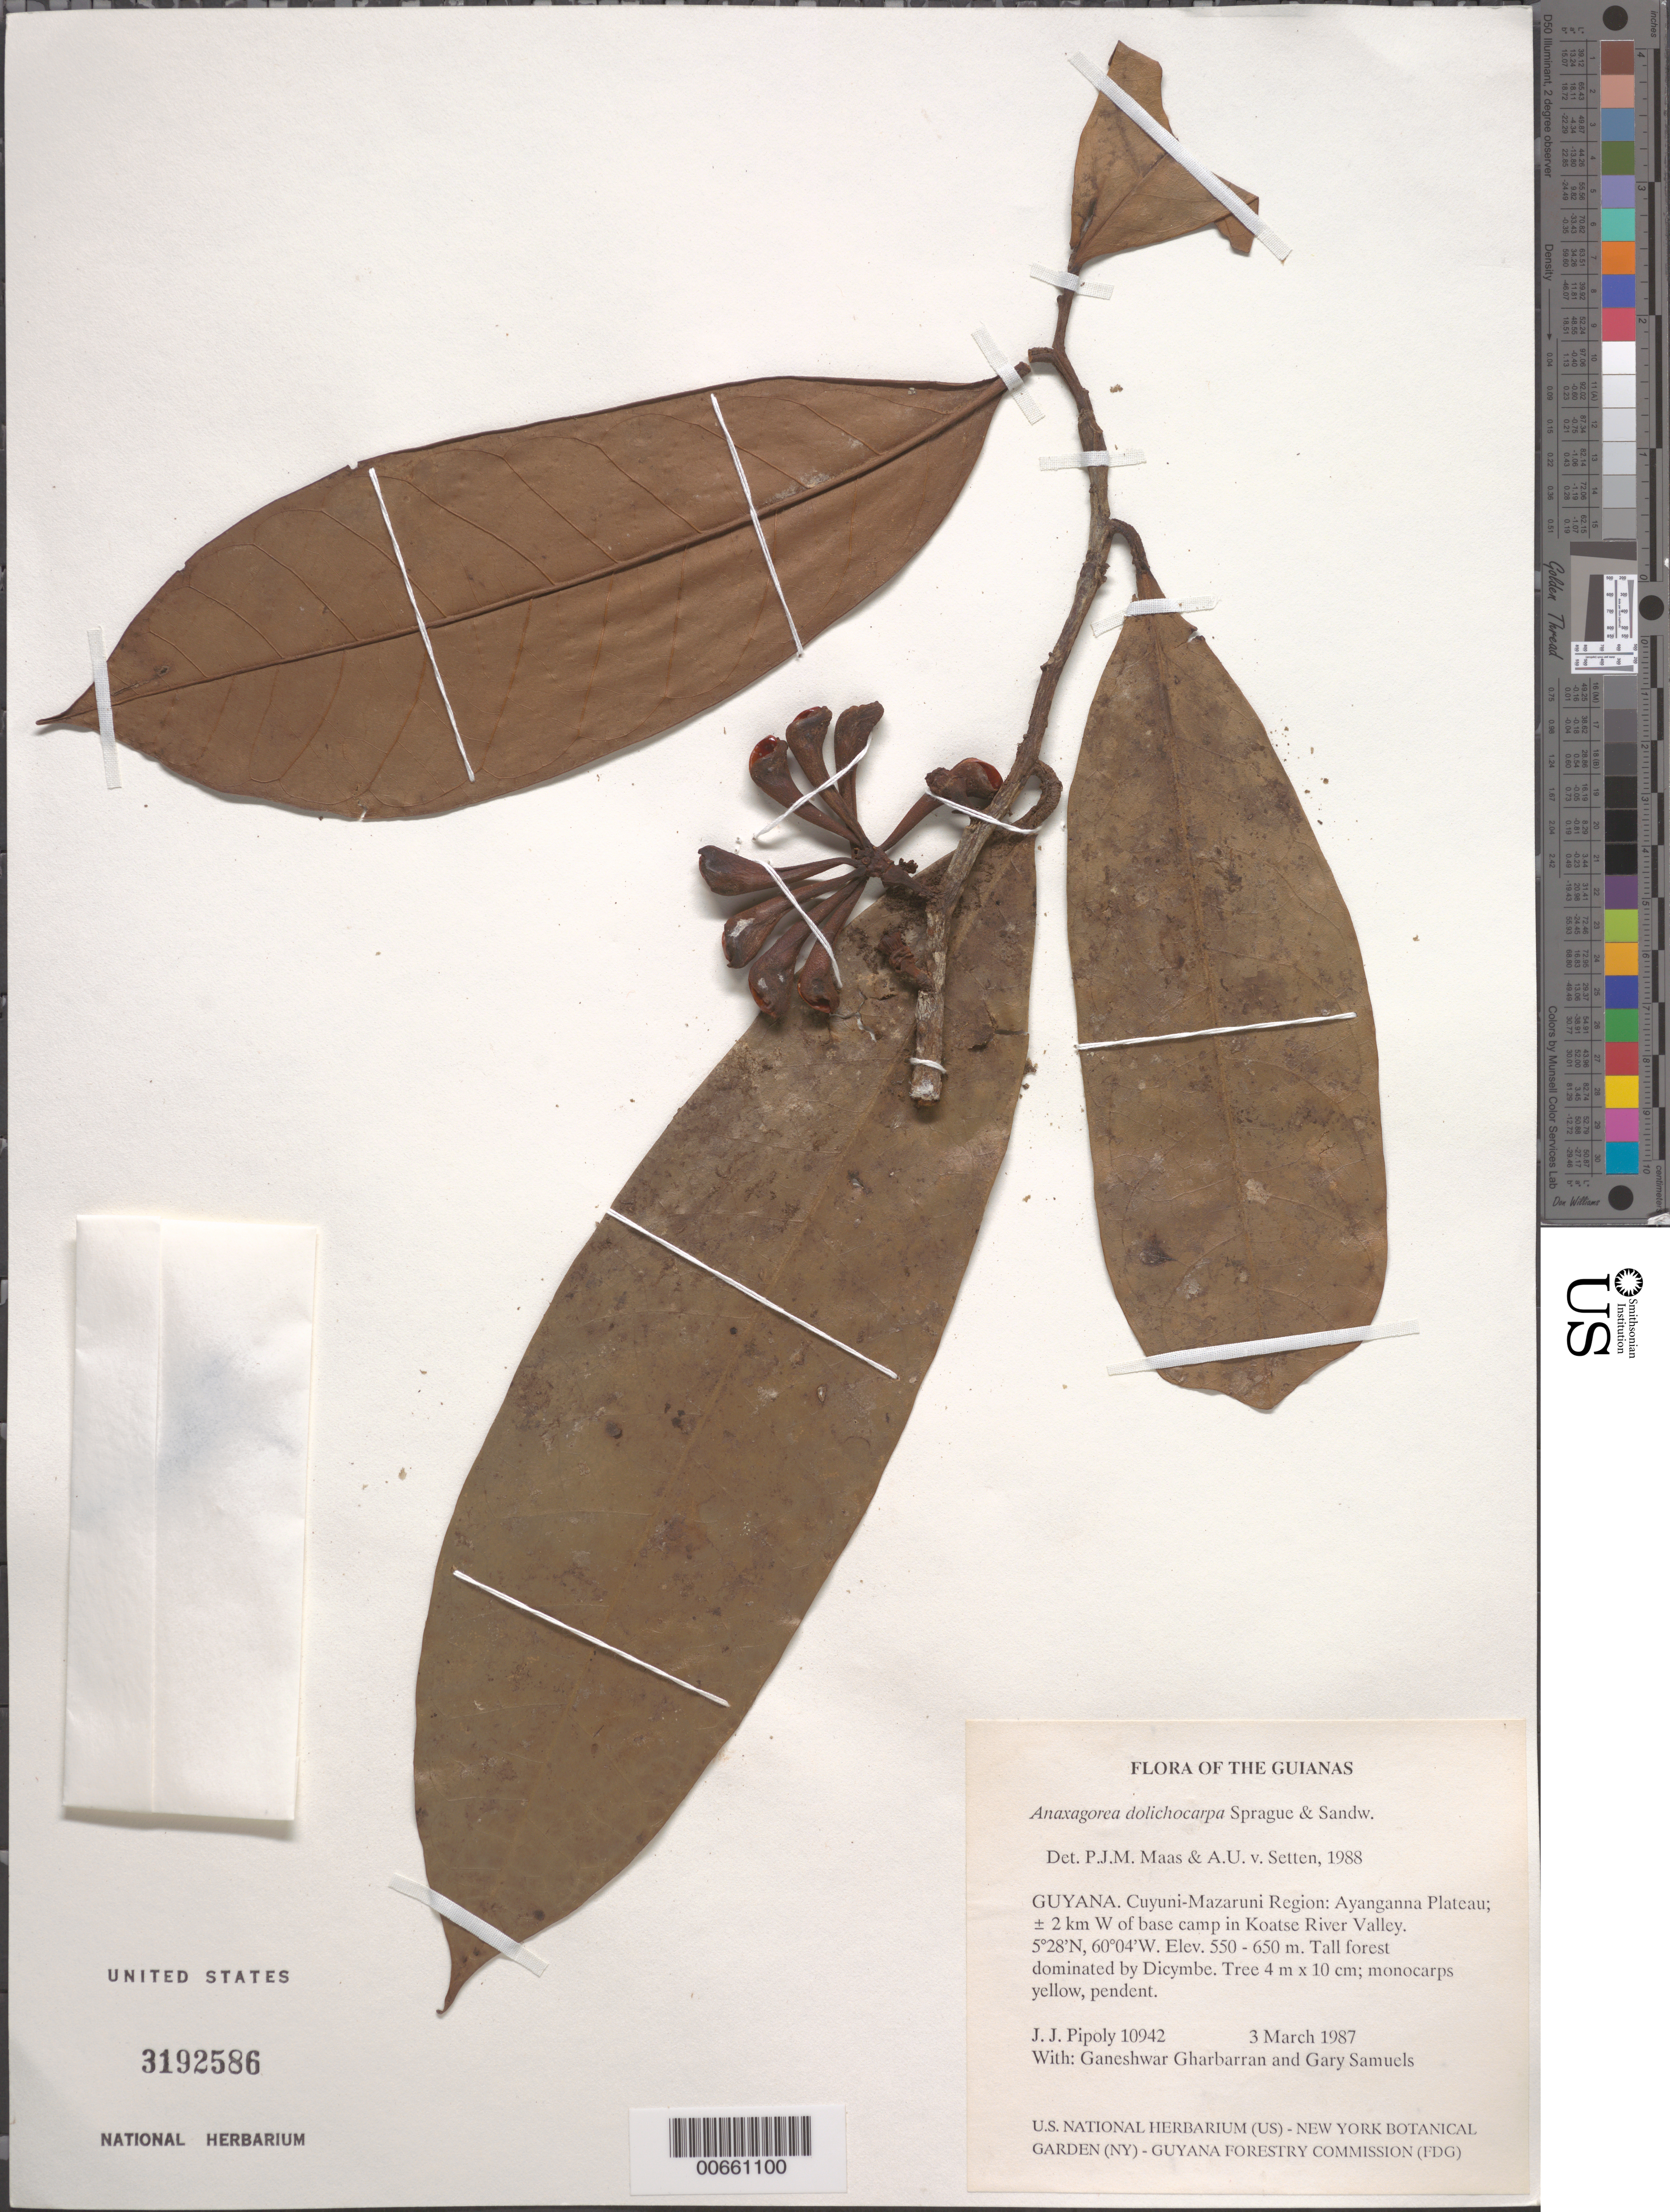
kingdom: Plantae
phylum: Tracheophyta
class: Magnoliopsida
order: Magnoliales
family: Annonaceae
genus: Anaxagorea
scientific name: Anaxagorea dolichocarpa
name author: Sprague & Sandwith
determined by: Setten, A. K. van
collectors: J. J. Pipoly, G. Gharbarran & G. Samuels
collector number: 10942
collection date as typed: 3 March 1987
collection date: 1987-03-03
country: Guyana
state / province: Cuyuni-Mazaruni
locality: Ayanganna Plateau; ± 2 km W of base camp in Koatse River Valley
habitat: Tall forest dominated by Dicymbe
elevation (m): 550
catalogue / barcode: US 3192586